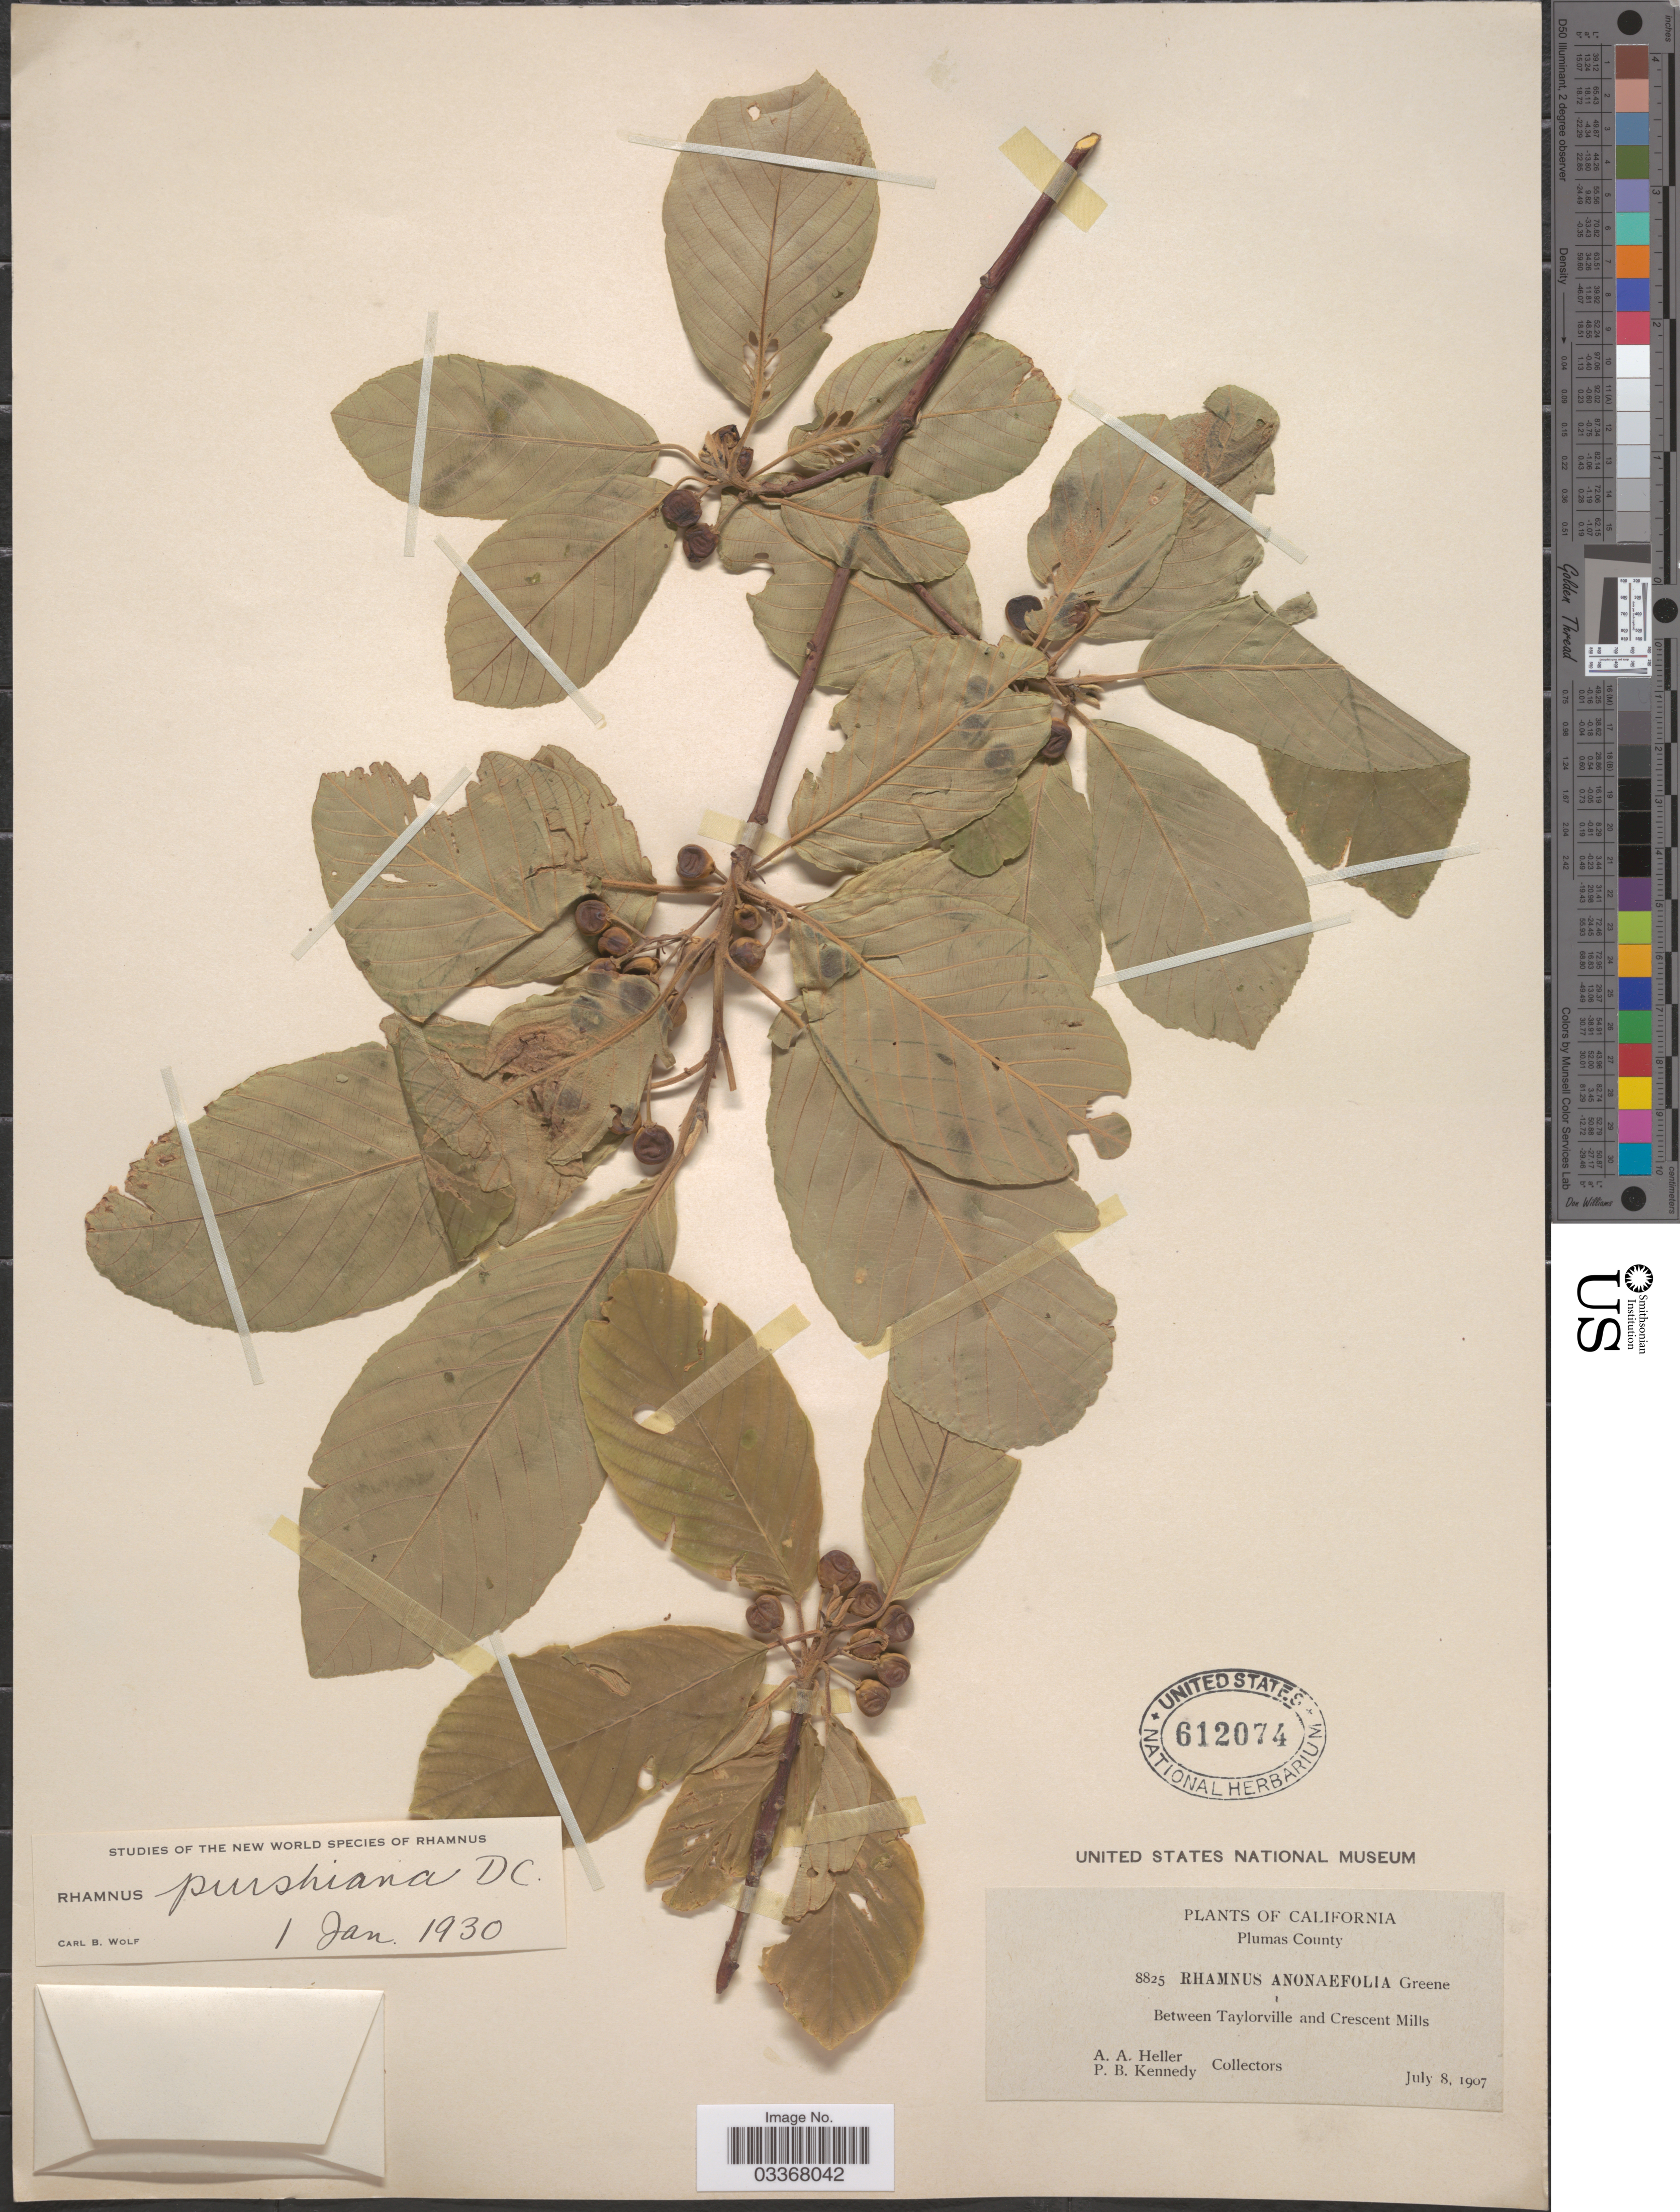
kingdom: Plantae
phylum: Tracheophyta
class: Magnoliopsida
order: Rosales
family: Rhamnaceae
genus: Frangula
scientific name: Frangula purshiana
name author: (DC.) A. Gray ex J.G. Cooper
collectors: A. A. Heller & P. B. Kennedy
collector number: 8825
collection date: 1907-07-08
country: United States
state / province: California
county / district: Plumas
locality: Plumas County, Between Taylorville and Crescent Mills.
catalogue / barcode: US 612074